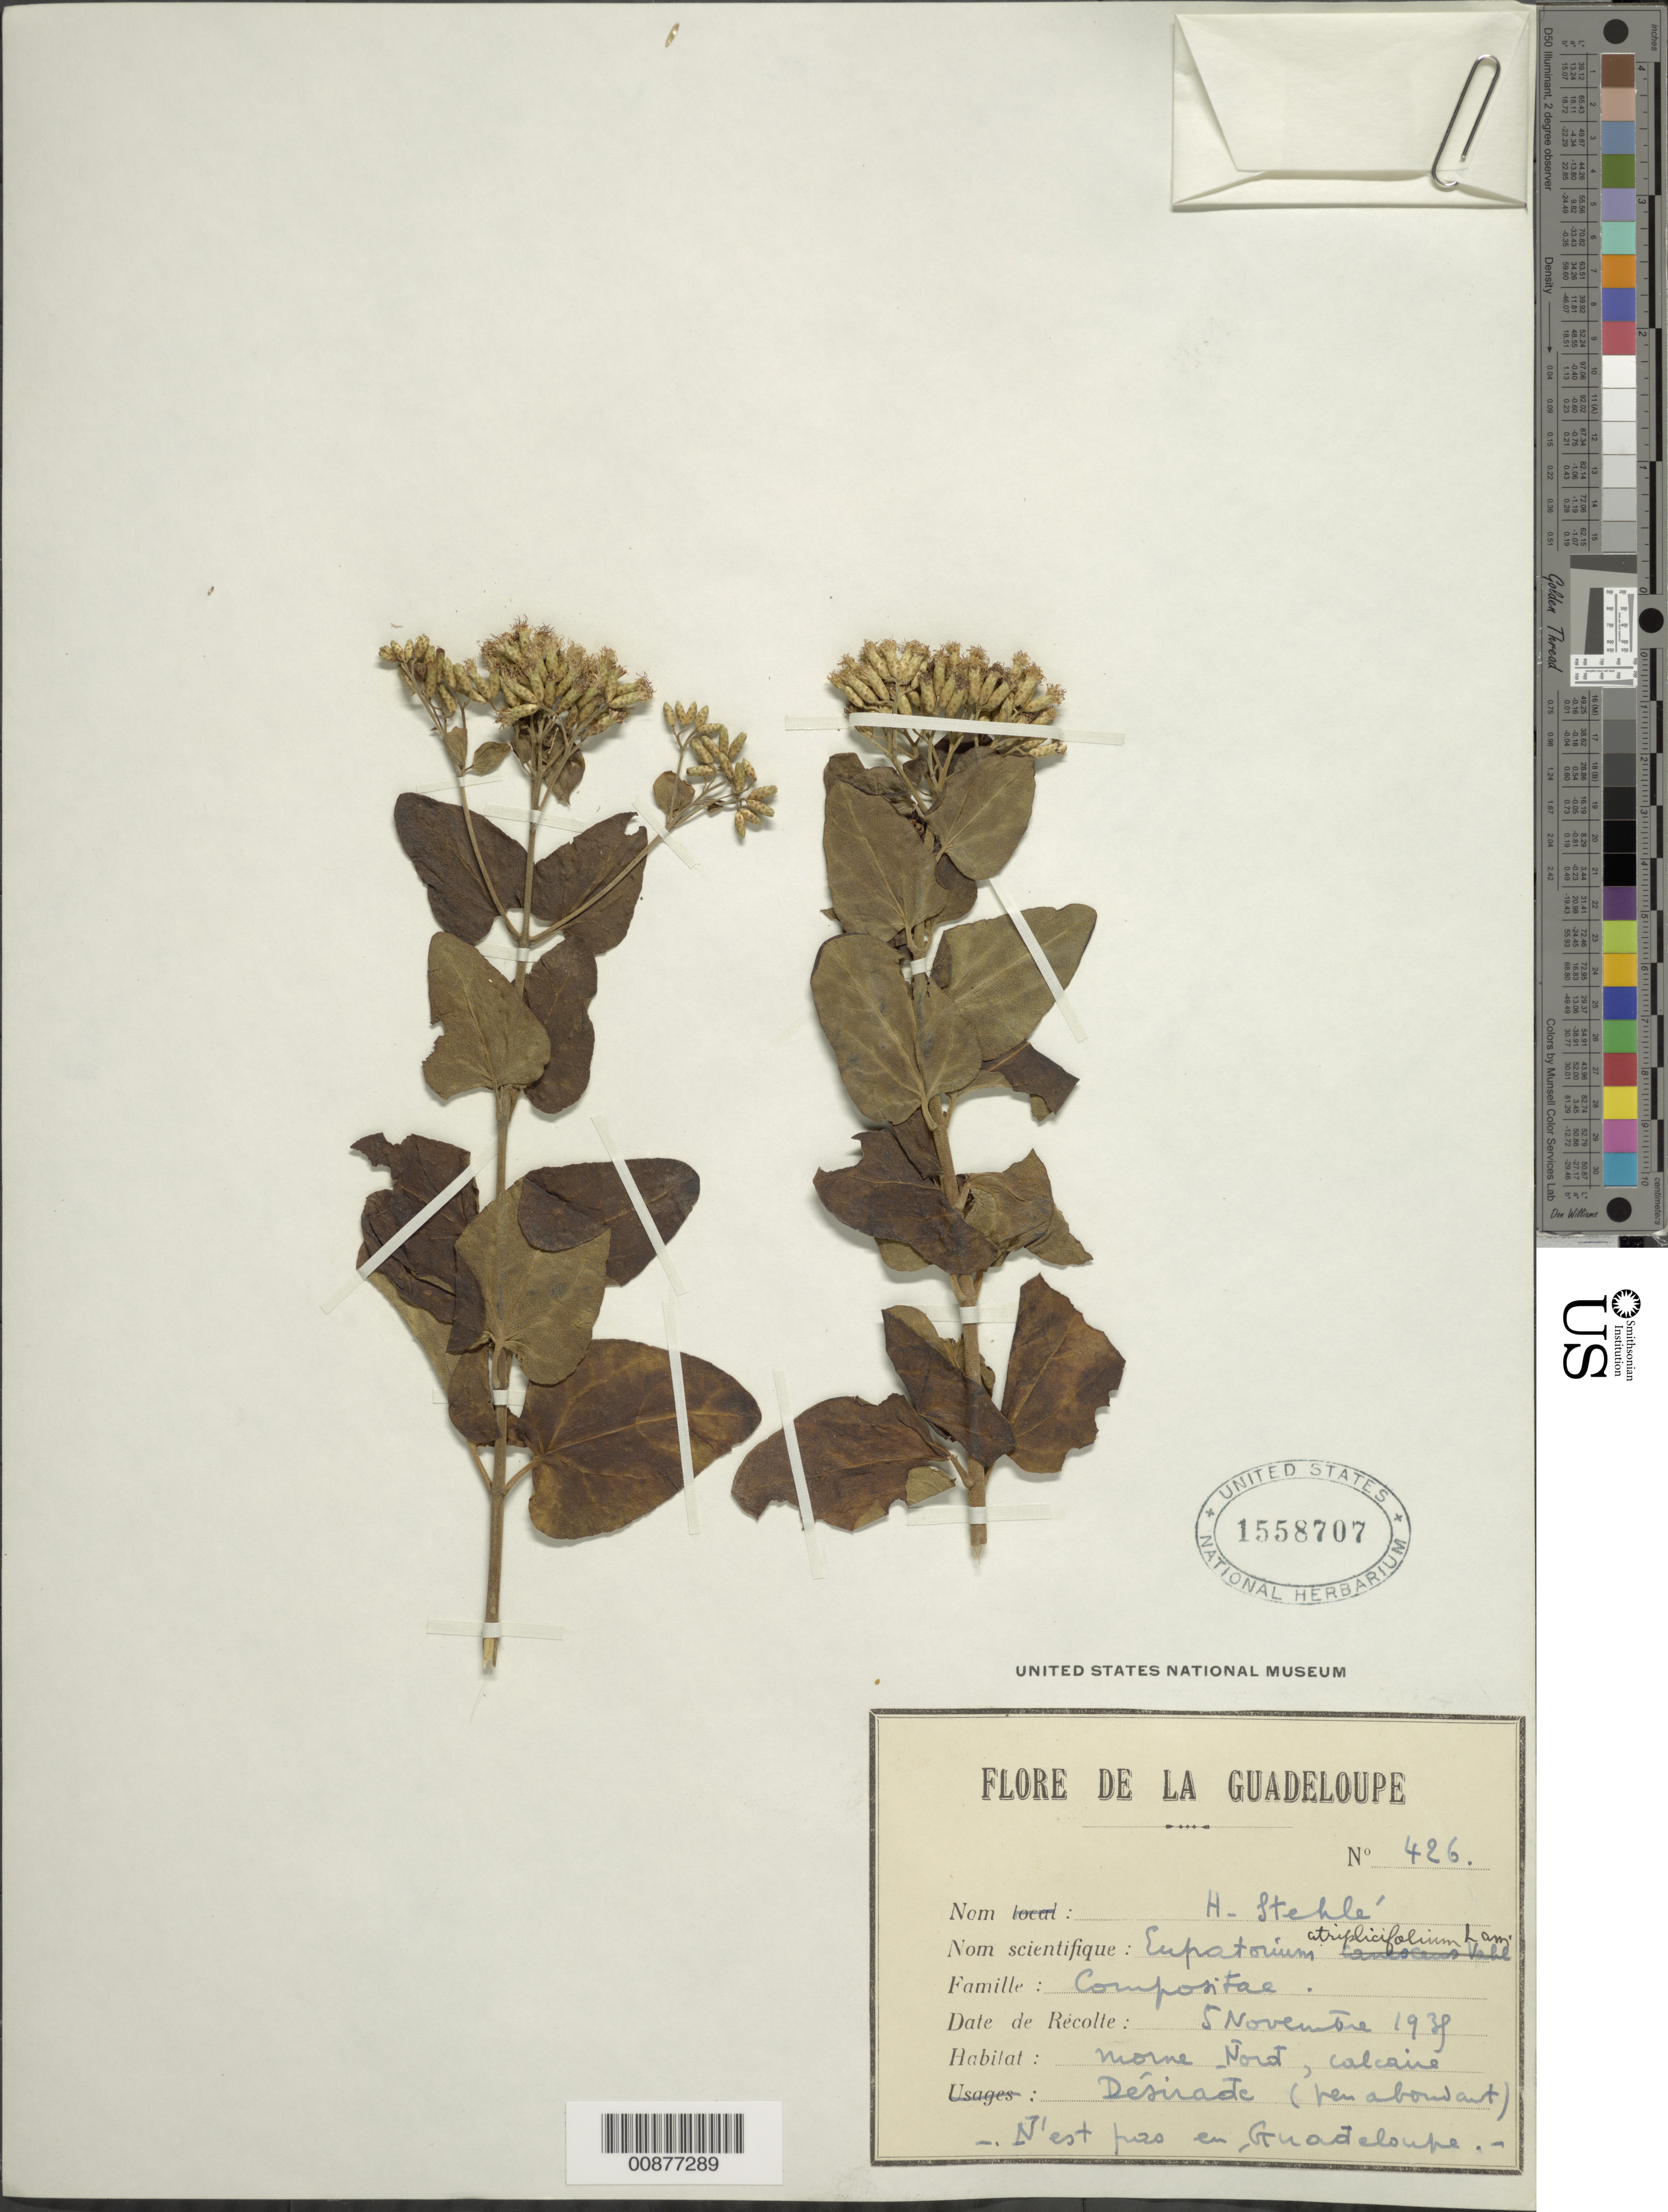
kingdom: Plantae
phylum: Tracheophyta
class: Magnoliopsida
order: Asterales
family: Asteraceae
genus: Chromolaena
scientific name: Chromolaena integrifolia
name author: (Lam.) R.M. King & H. Rob.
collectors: H. Stehlé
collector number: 426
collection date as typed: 05 Nov 1938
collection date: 1938-11-05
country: Guadeloupe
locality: Morne Nord, Désirade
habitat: Morne, calcaire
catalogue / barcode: US 1558707